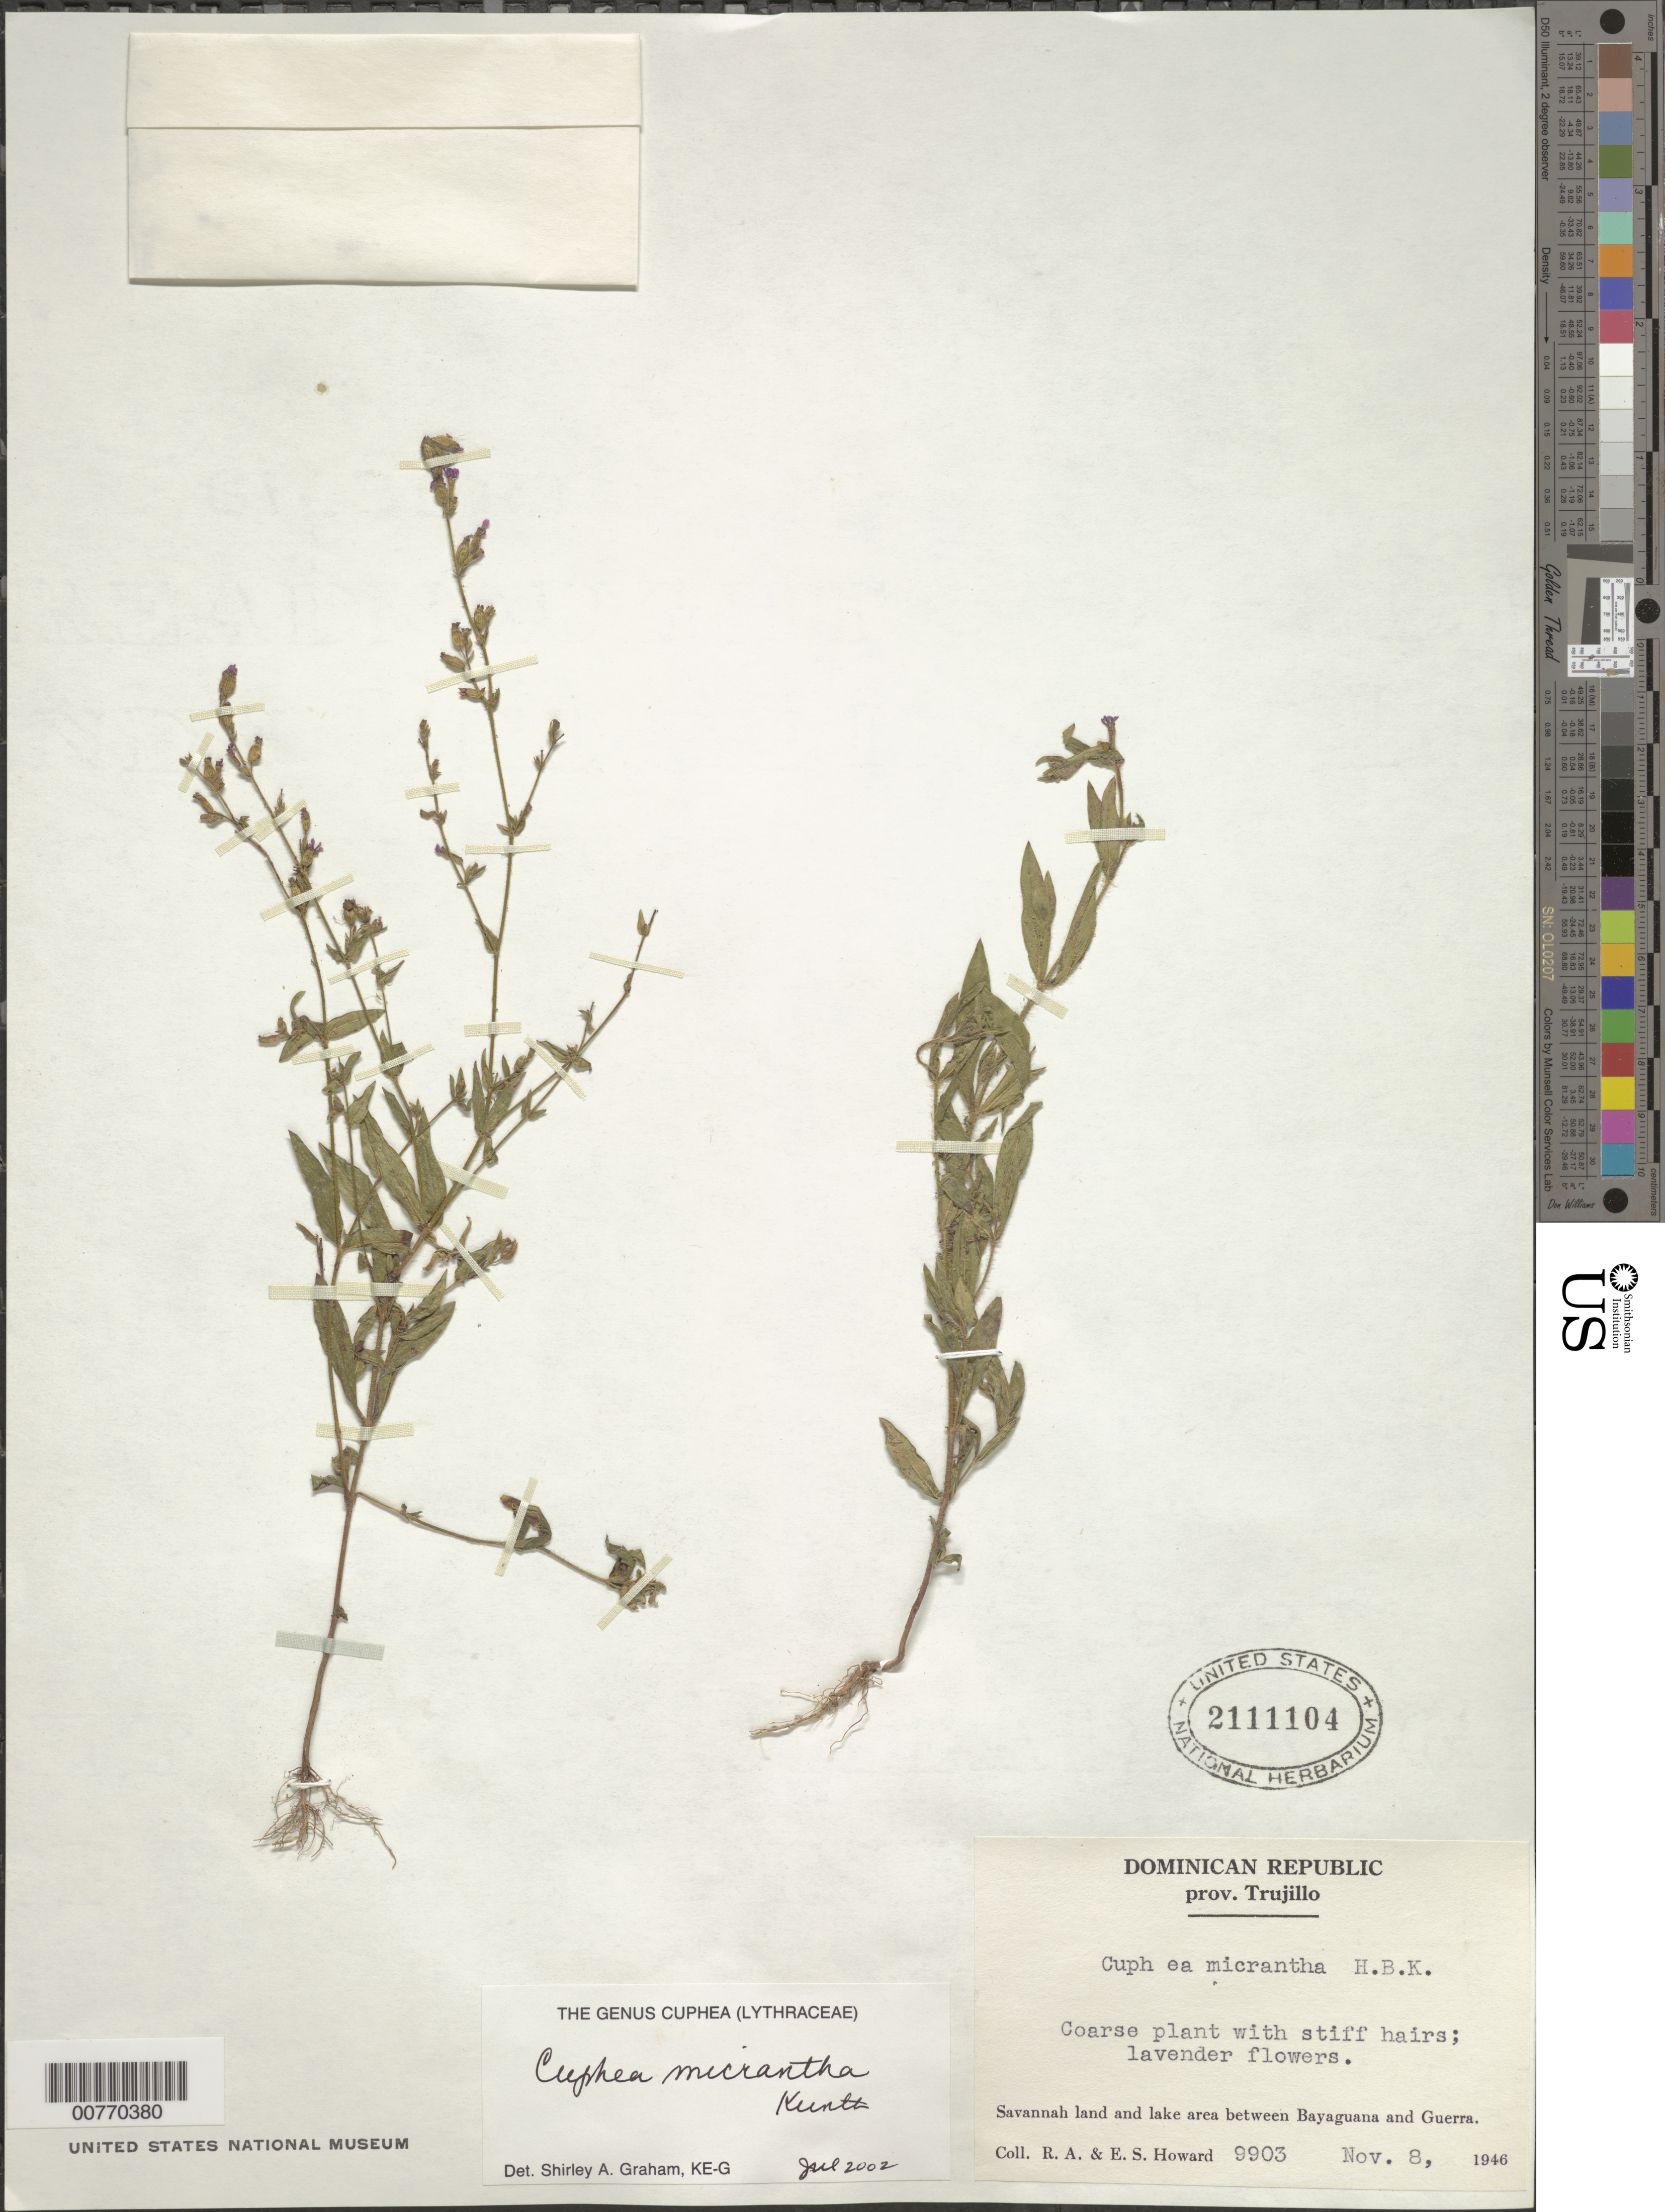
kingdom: Plantae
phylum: Tracheophyta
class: Magnoliopsida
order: Myrtales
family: Lythraceae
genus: Cuphea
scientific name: Cuphea micrantha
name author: Kunth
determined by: Graham, Shirley Ann Tousch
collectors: R. A. Howard & E. S. Howard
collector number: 9903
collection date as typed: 08 Nov 1946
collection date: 1946-11-08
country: Dominican Republic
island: Hispaniola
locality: Prov. Trujillo?, between Bayaguana and Guerra.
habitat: Savannah land and lake area.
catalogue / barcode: US 2111104